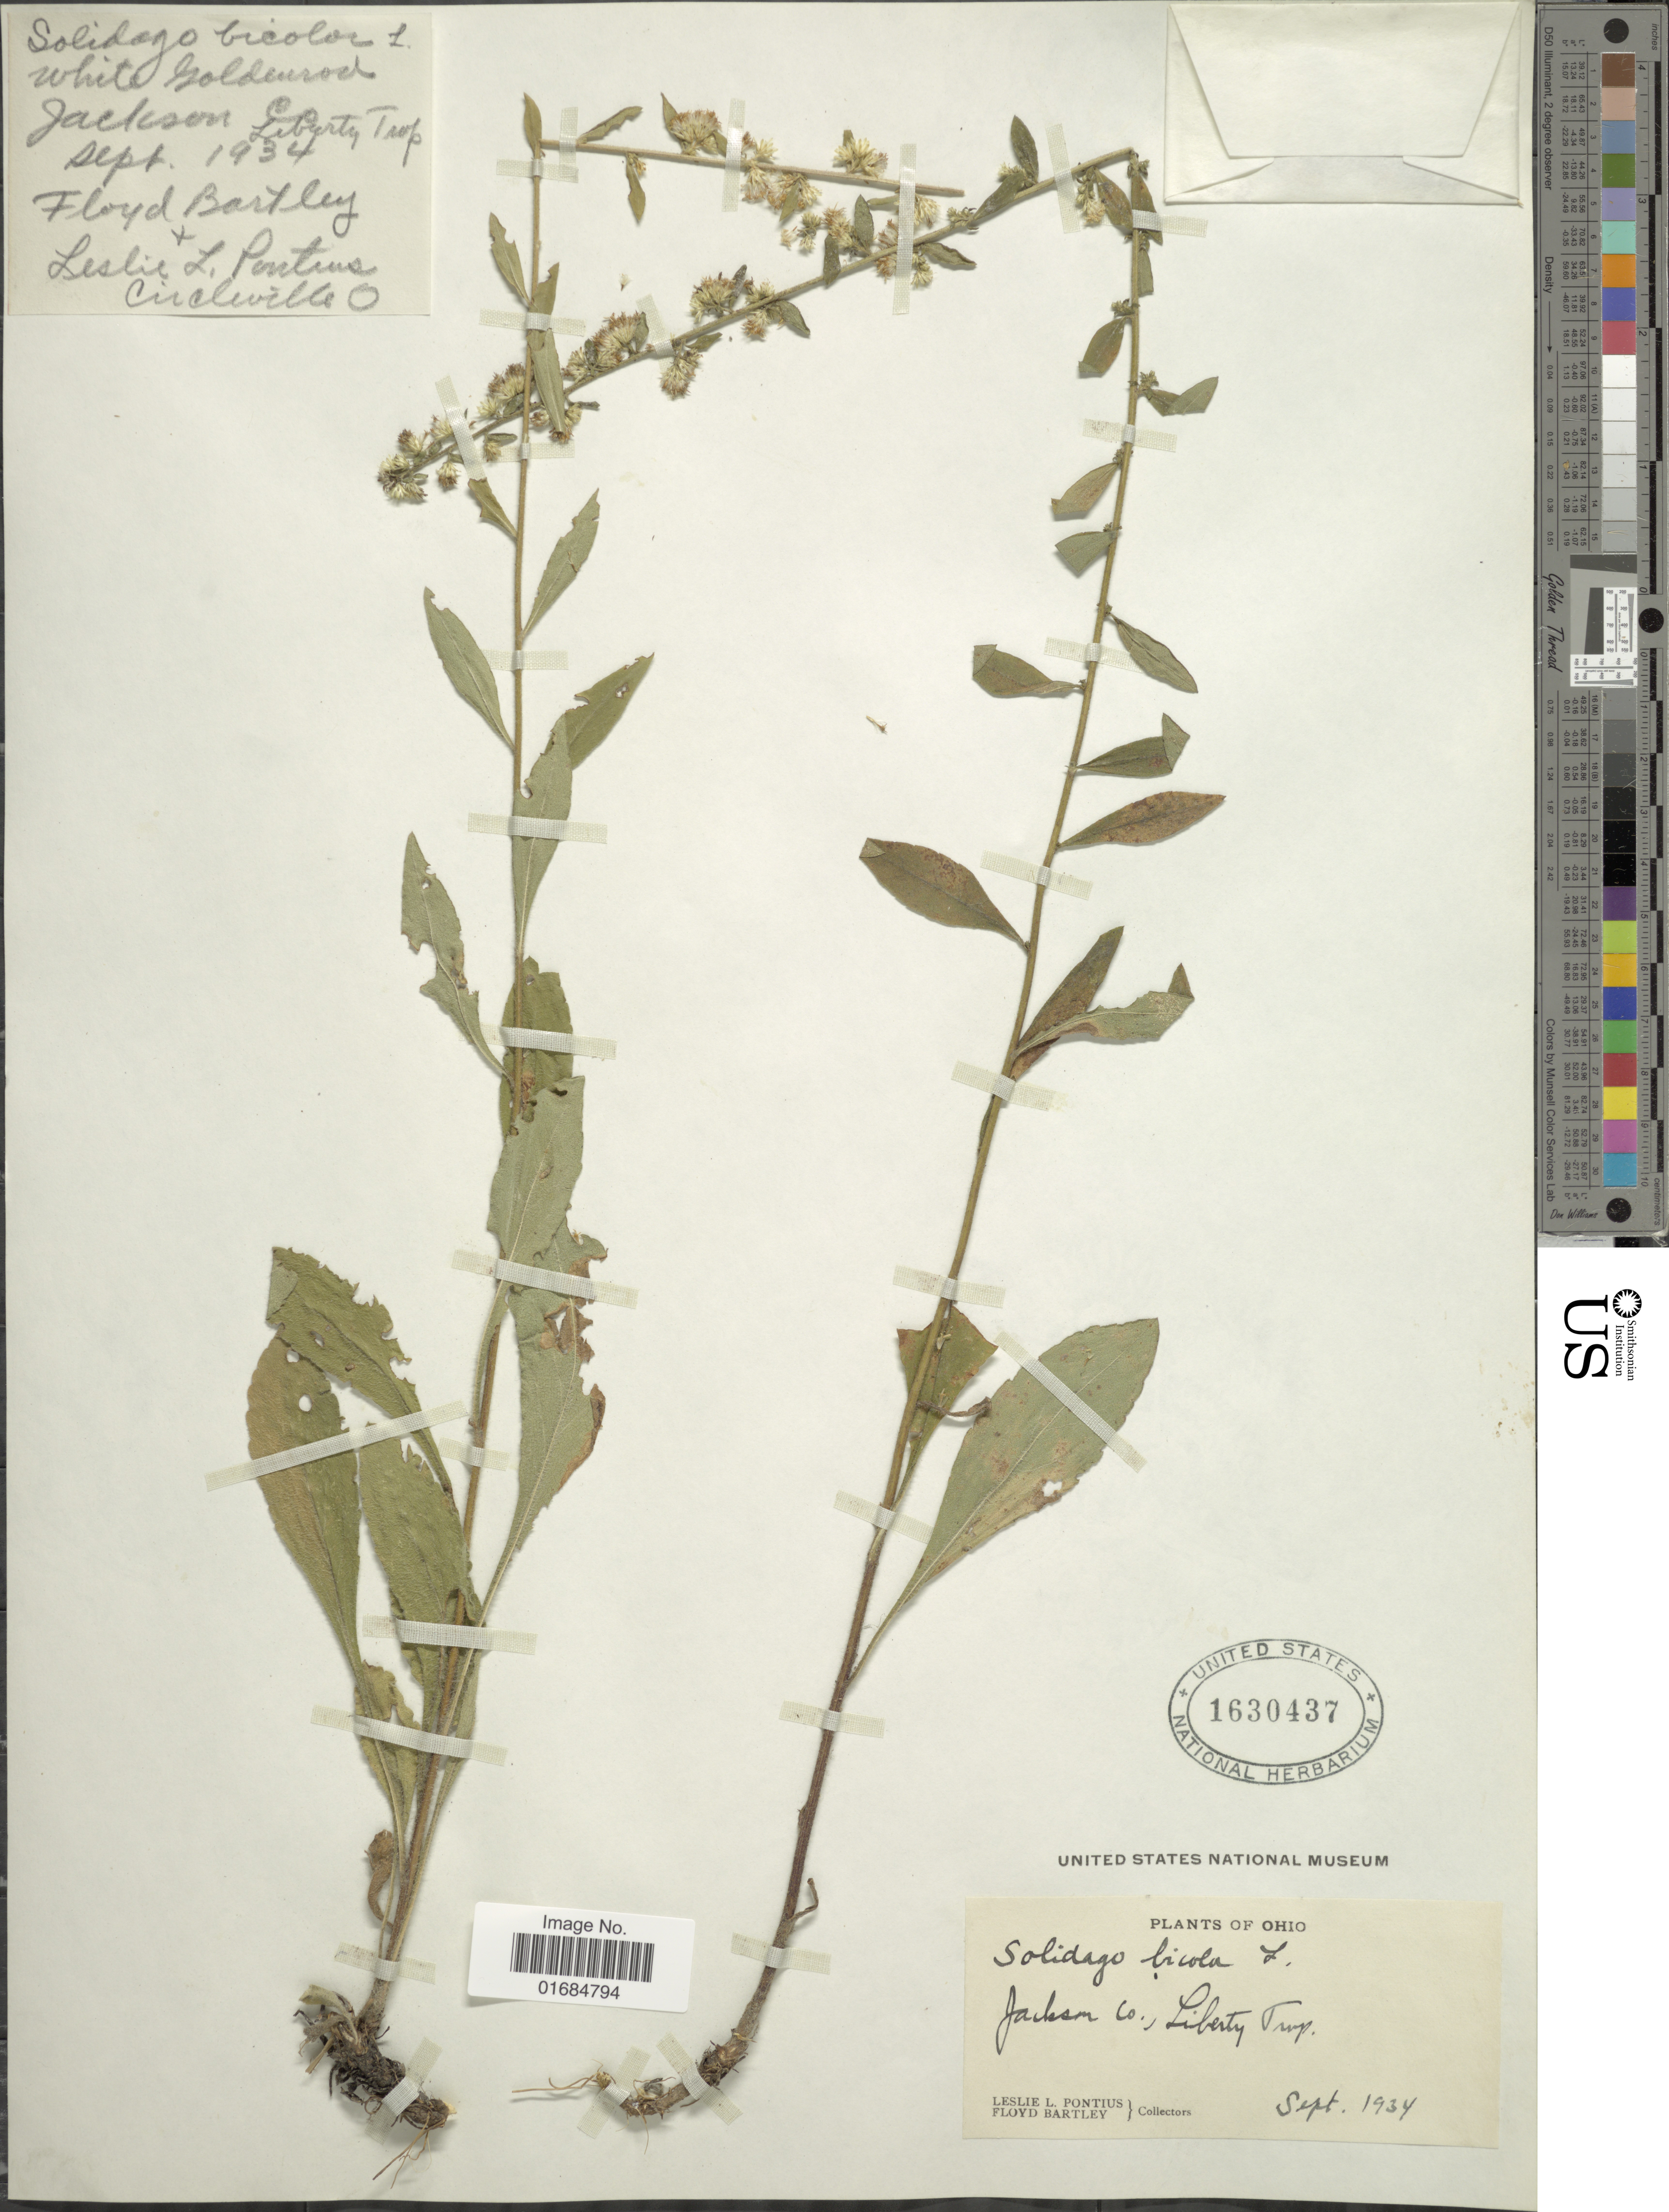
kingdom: Plantae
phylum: Tracheophyta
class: Magnoliopsida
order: Asterales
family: Asteraceae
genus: Solidago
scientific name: Solidago bicolor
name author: L.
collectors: L. Pontius & F. Bartley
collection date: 1934-09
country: United States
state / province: Ohio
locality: Jackson Co., Liberty Twp.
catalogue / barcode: US 1630437